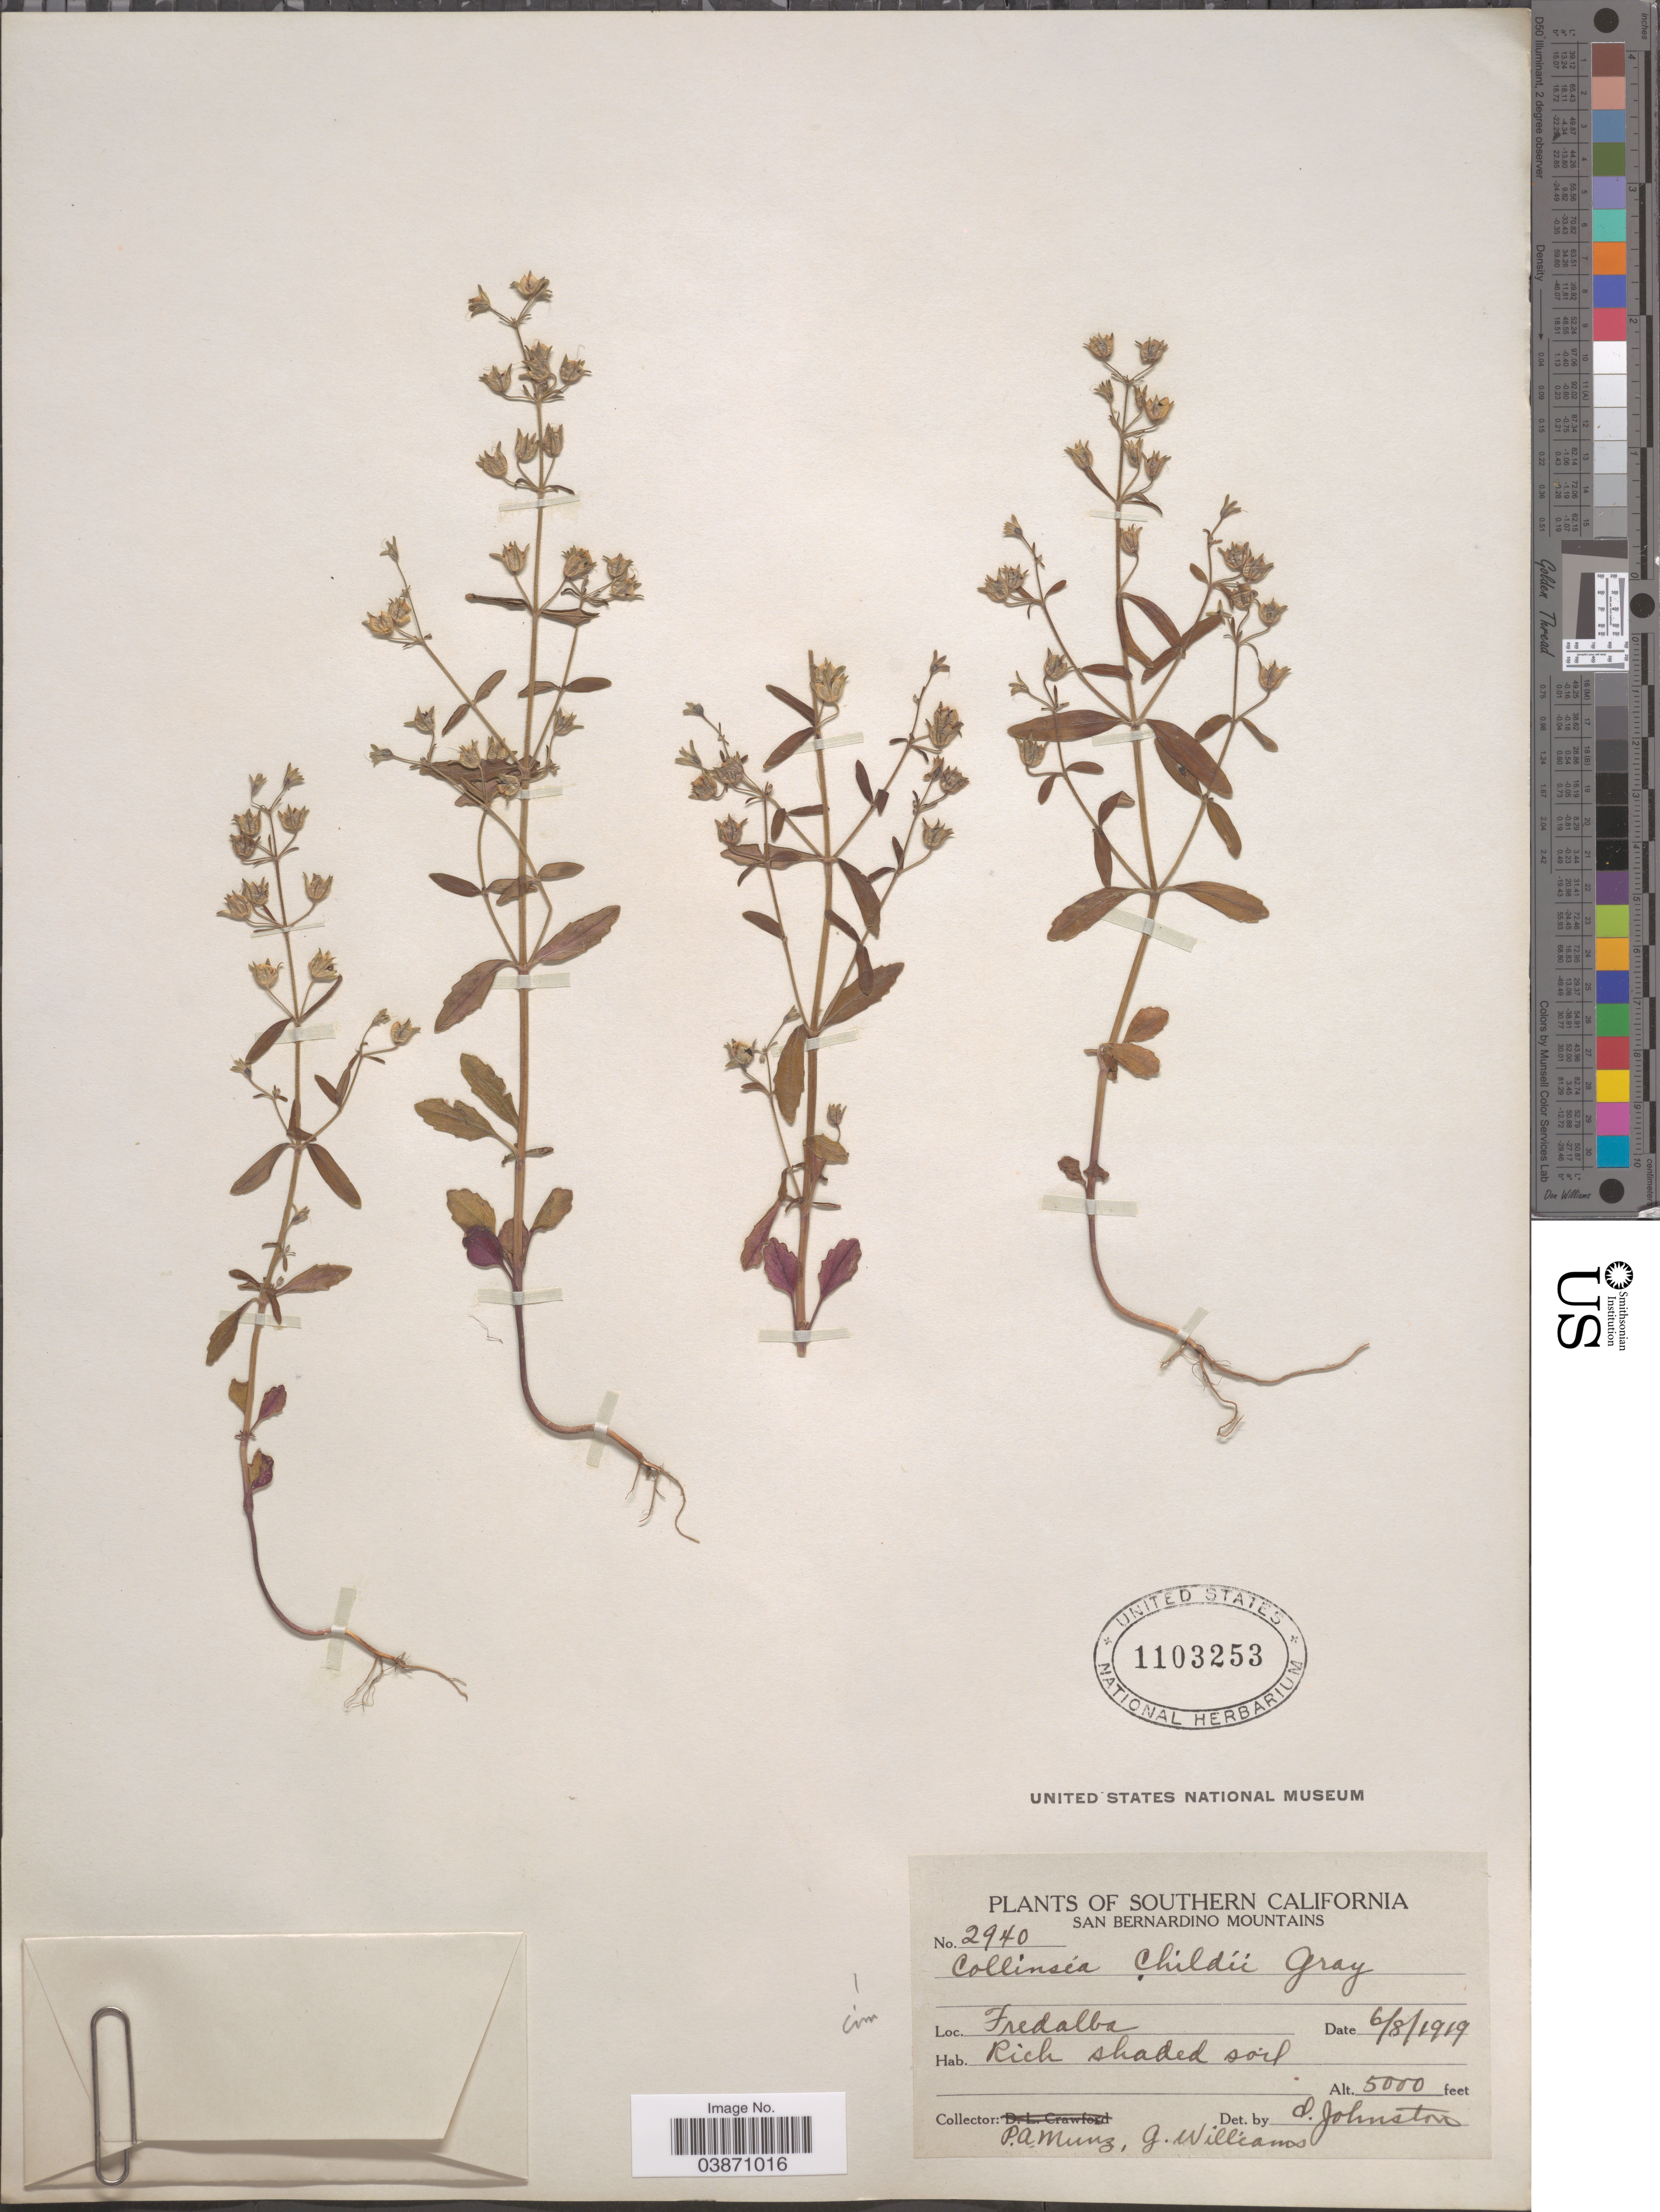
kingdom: Plantae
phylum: Tracheophyta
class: Magnoliopsida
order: Lamiales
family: Plantaginaceae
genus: Collinsia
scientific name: Collinsia childii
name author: Parry ex A. Gray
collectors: P. A. Munz & G. Williams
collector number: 2940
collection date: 1919-06-08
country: United States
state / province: California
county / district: San Bernardino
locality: Southern California. San Bernardino Mountains. Fredalba.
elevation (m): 1524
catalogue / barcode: US 1103253